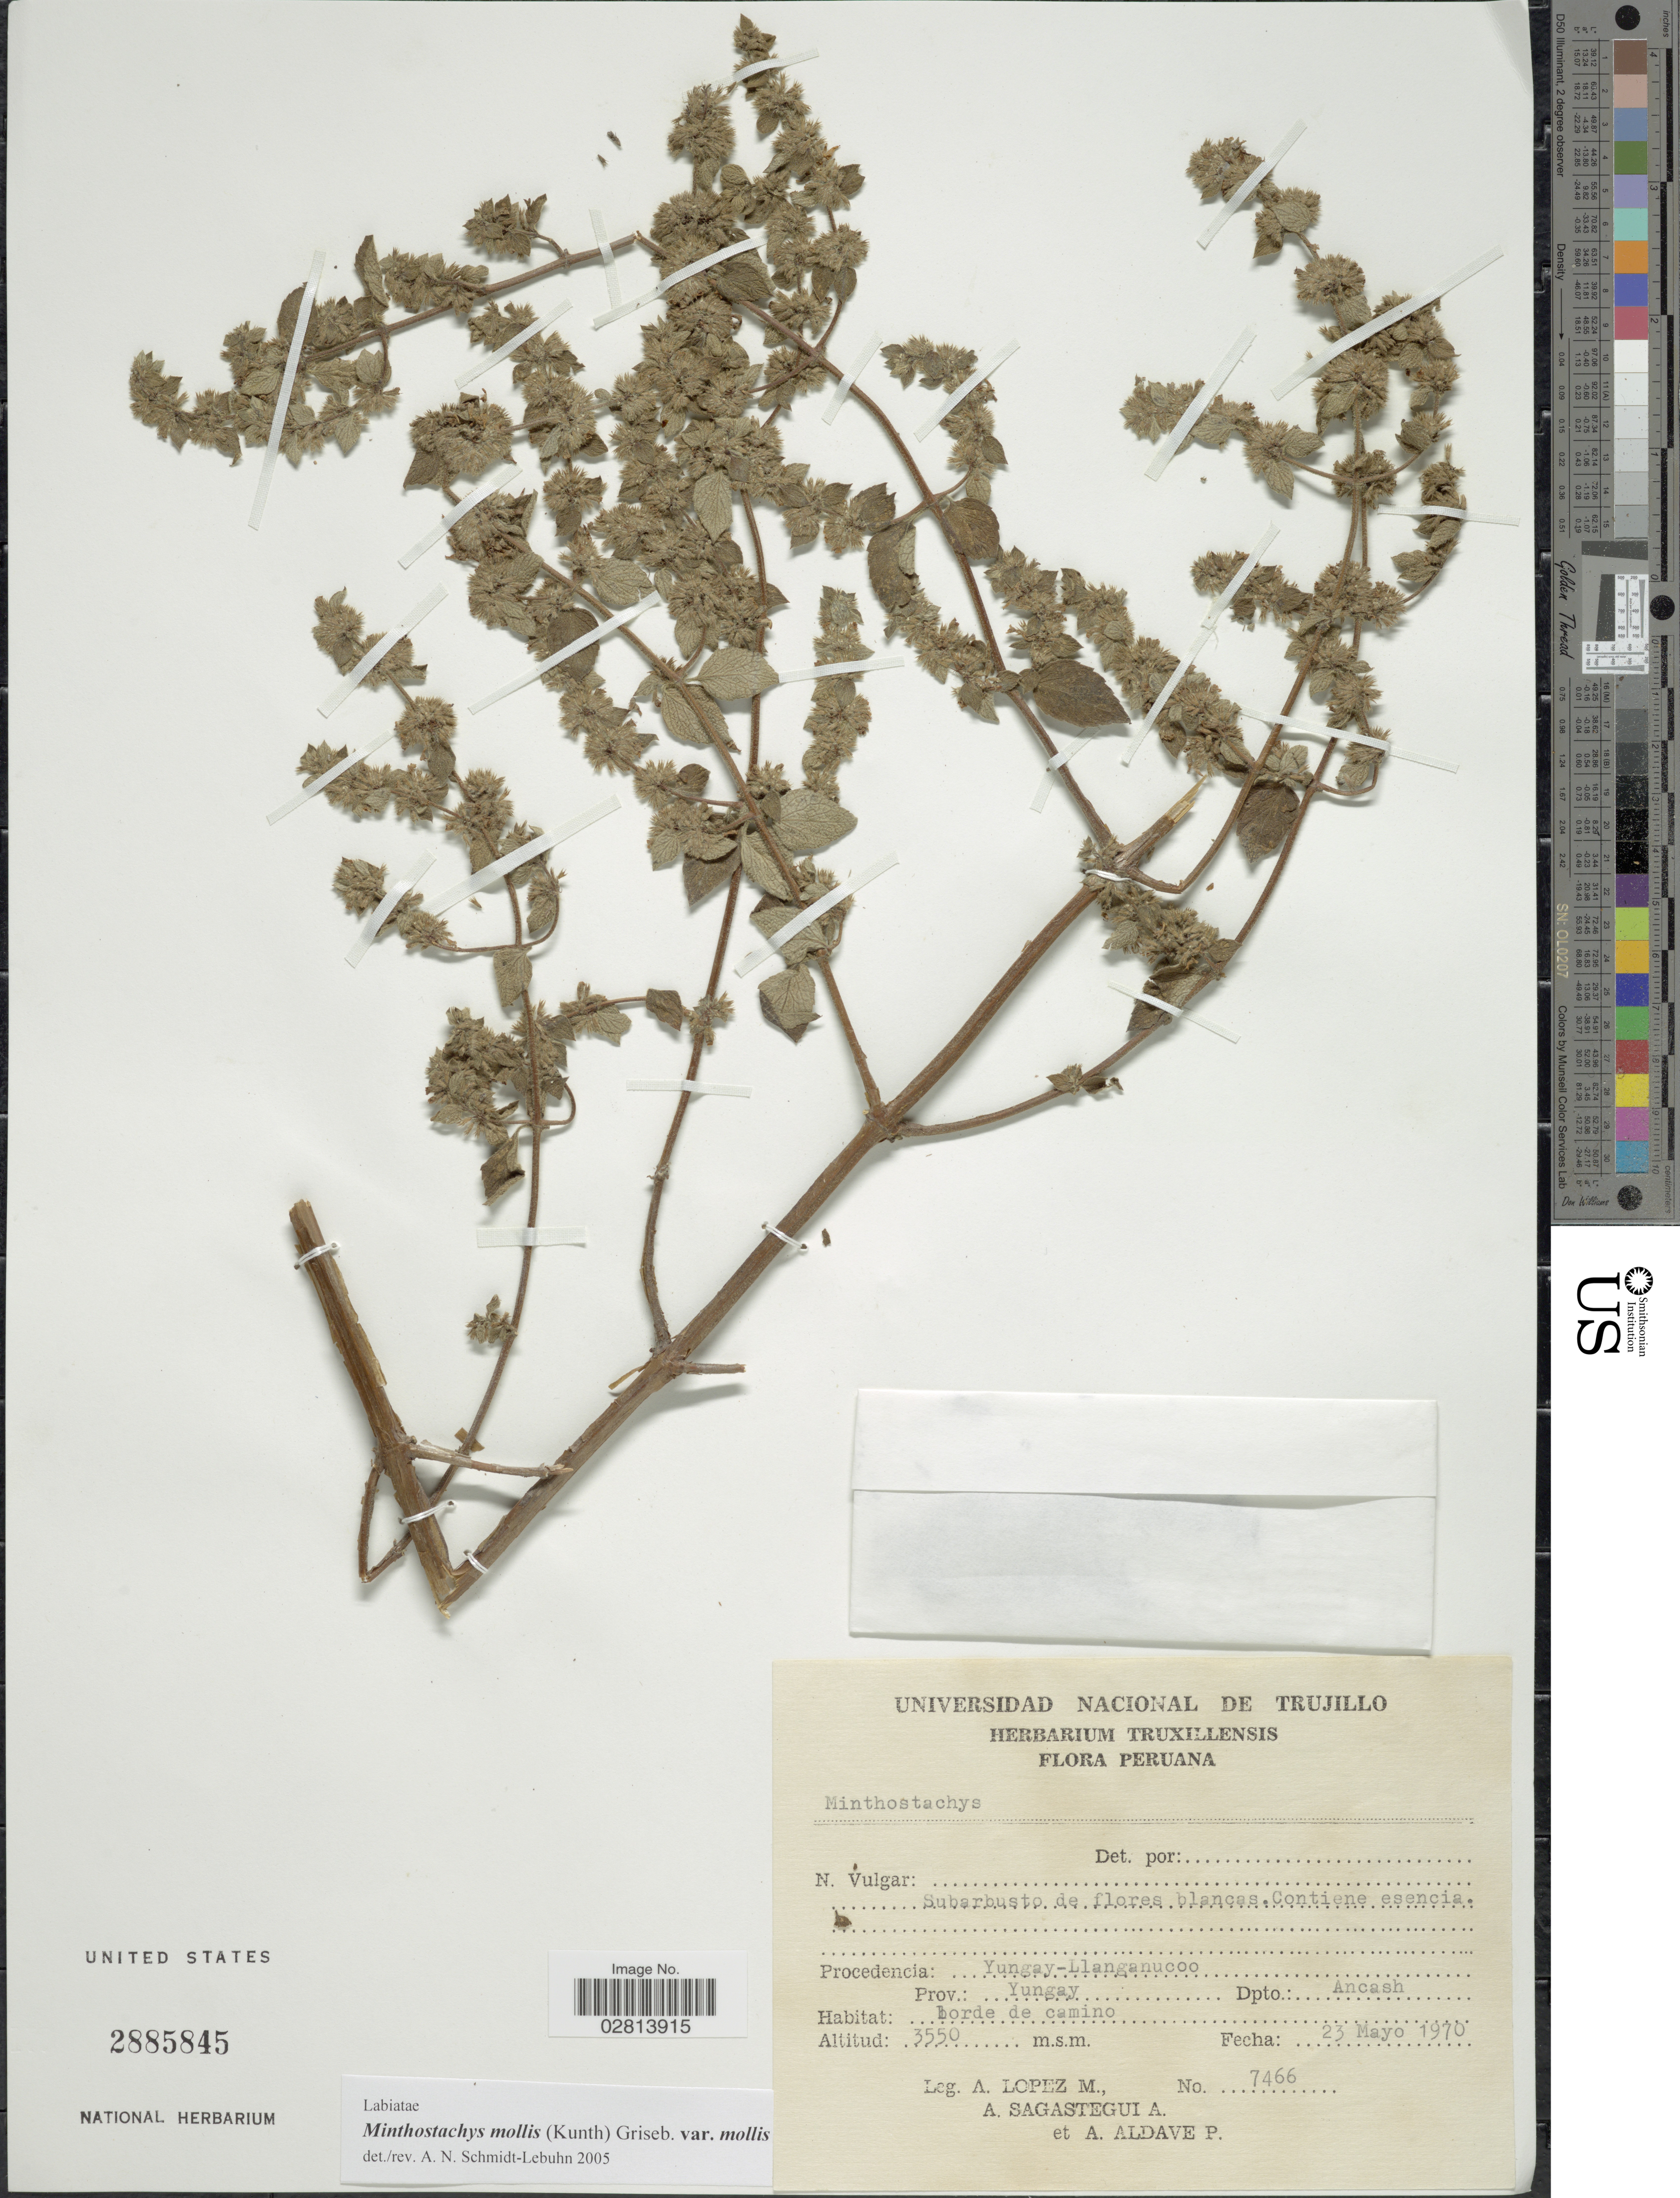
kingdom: Plantae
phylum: Tracheophyta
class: Magnoliopsida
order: Lamiales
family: Lamiaceae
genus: Minthostachys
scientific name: Minthostachys mollis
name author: (Kunth) Griseb.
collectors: A. López M., A. Sagástegui A. & A. Aldave P.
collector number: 7466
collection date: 1970-05-23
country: Peru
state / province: Ancash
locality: Procedencia: Yungay-Llanganucoo, Prov.: Yungay, Dpto. Ancash.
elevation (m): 3550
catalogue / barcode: US 2885845